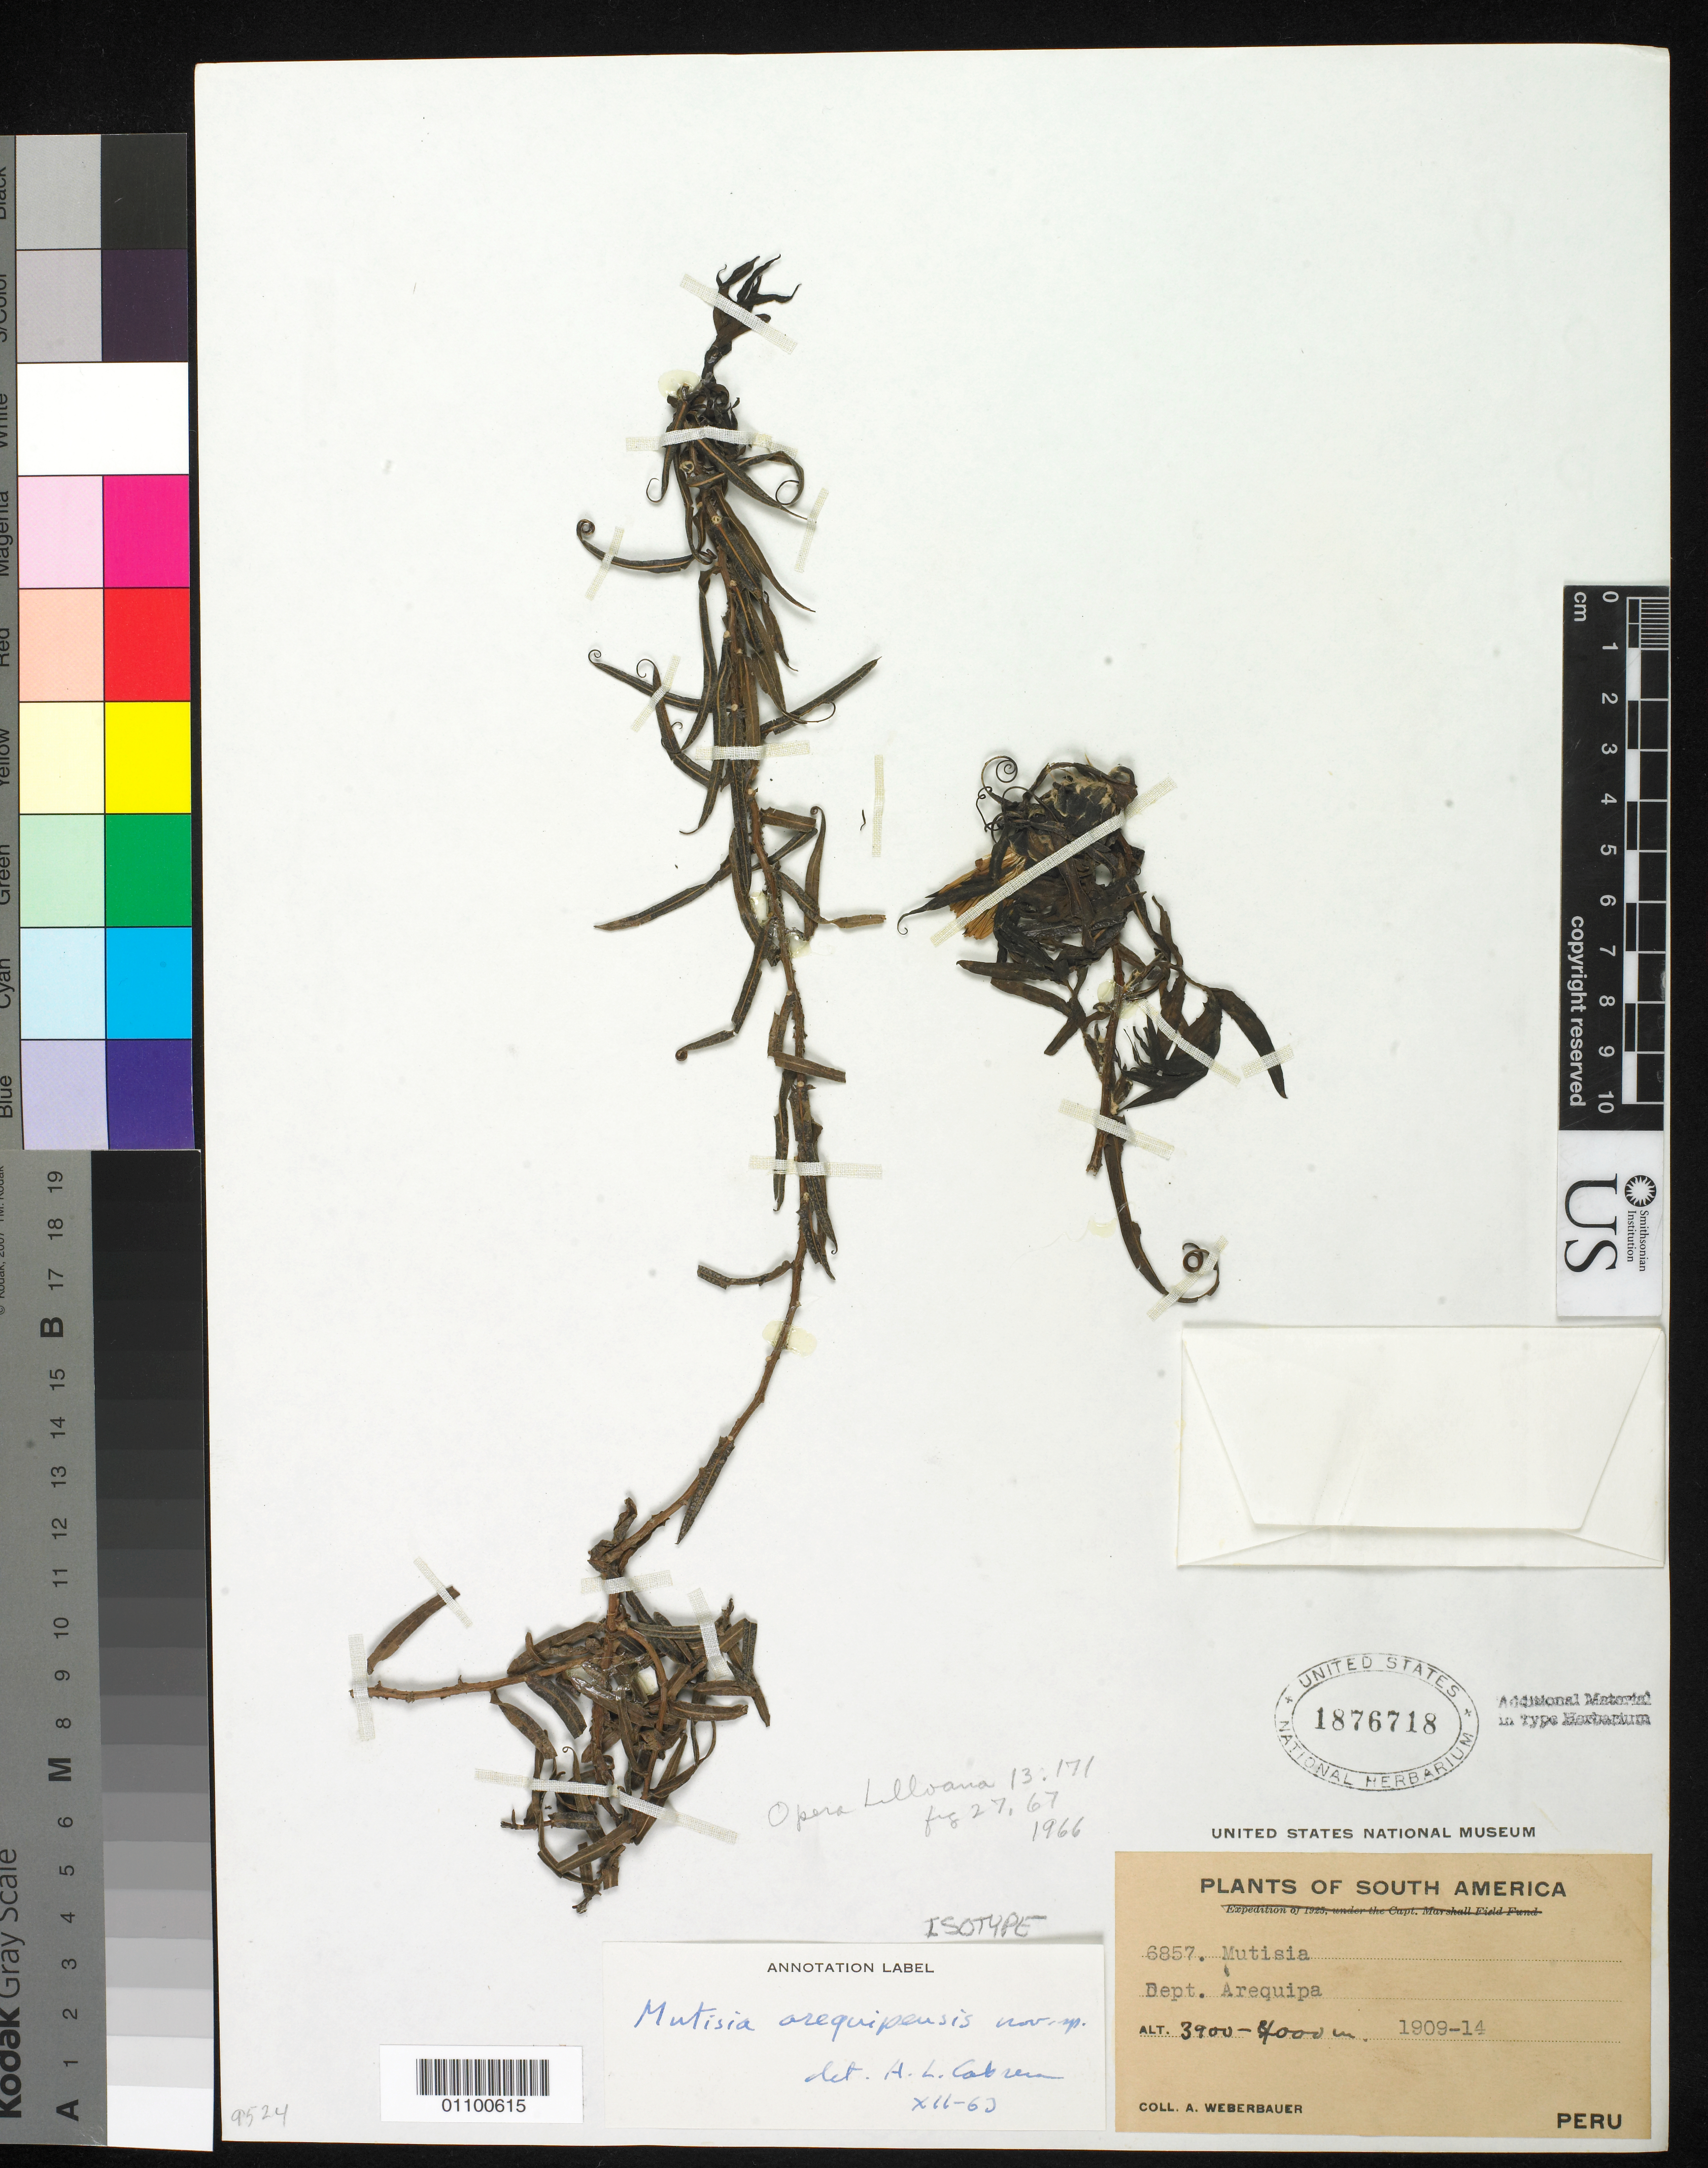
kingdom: Plantae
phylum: Tracheophyta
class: Magnoliopsida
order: Asterales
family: Asteraceae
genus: Mutisia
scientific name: Mutisia arequipensis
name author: Cabrera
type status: Isotype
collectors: A. Weberbauer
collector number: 6857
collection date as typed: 1909 to -- --- 1914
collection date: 1909/1914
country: Peru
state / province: Arequipa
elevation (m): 3900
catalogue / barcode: US 1876718